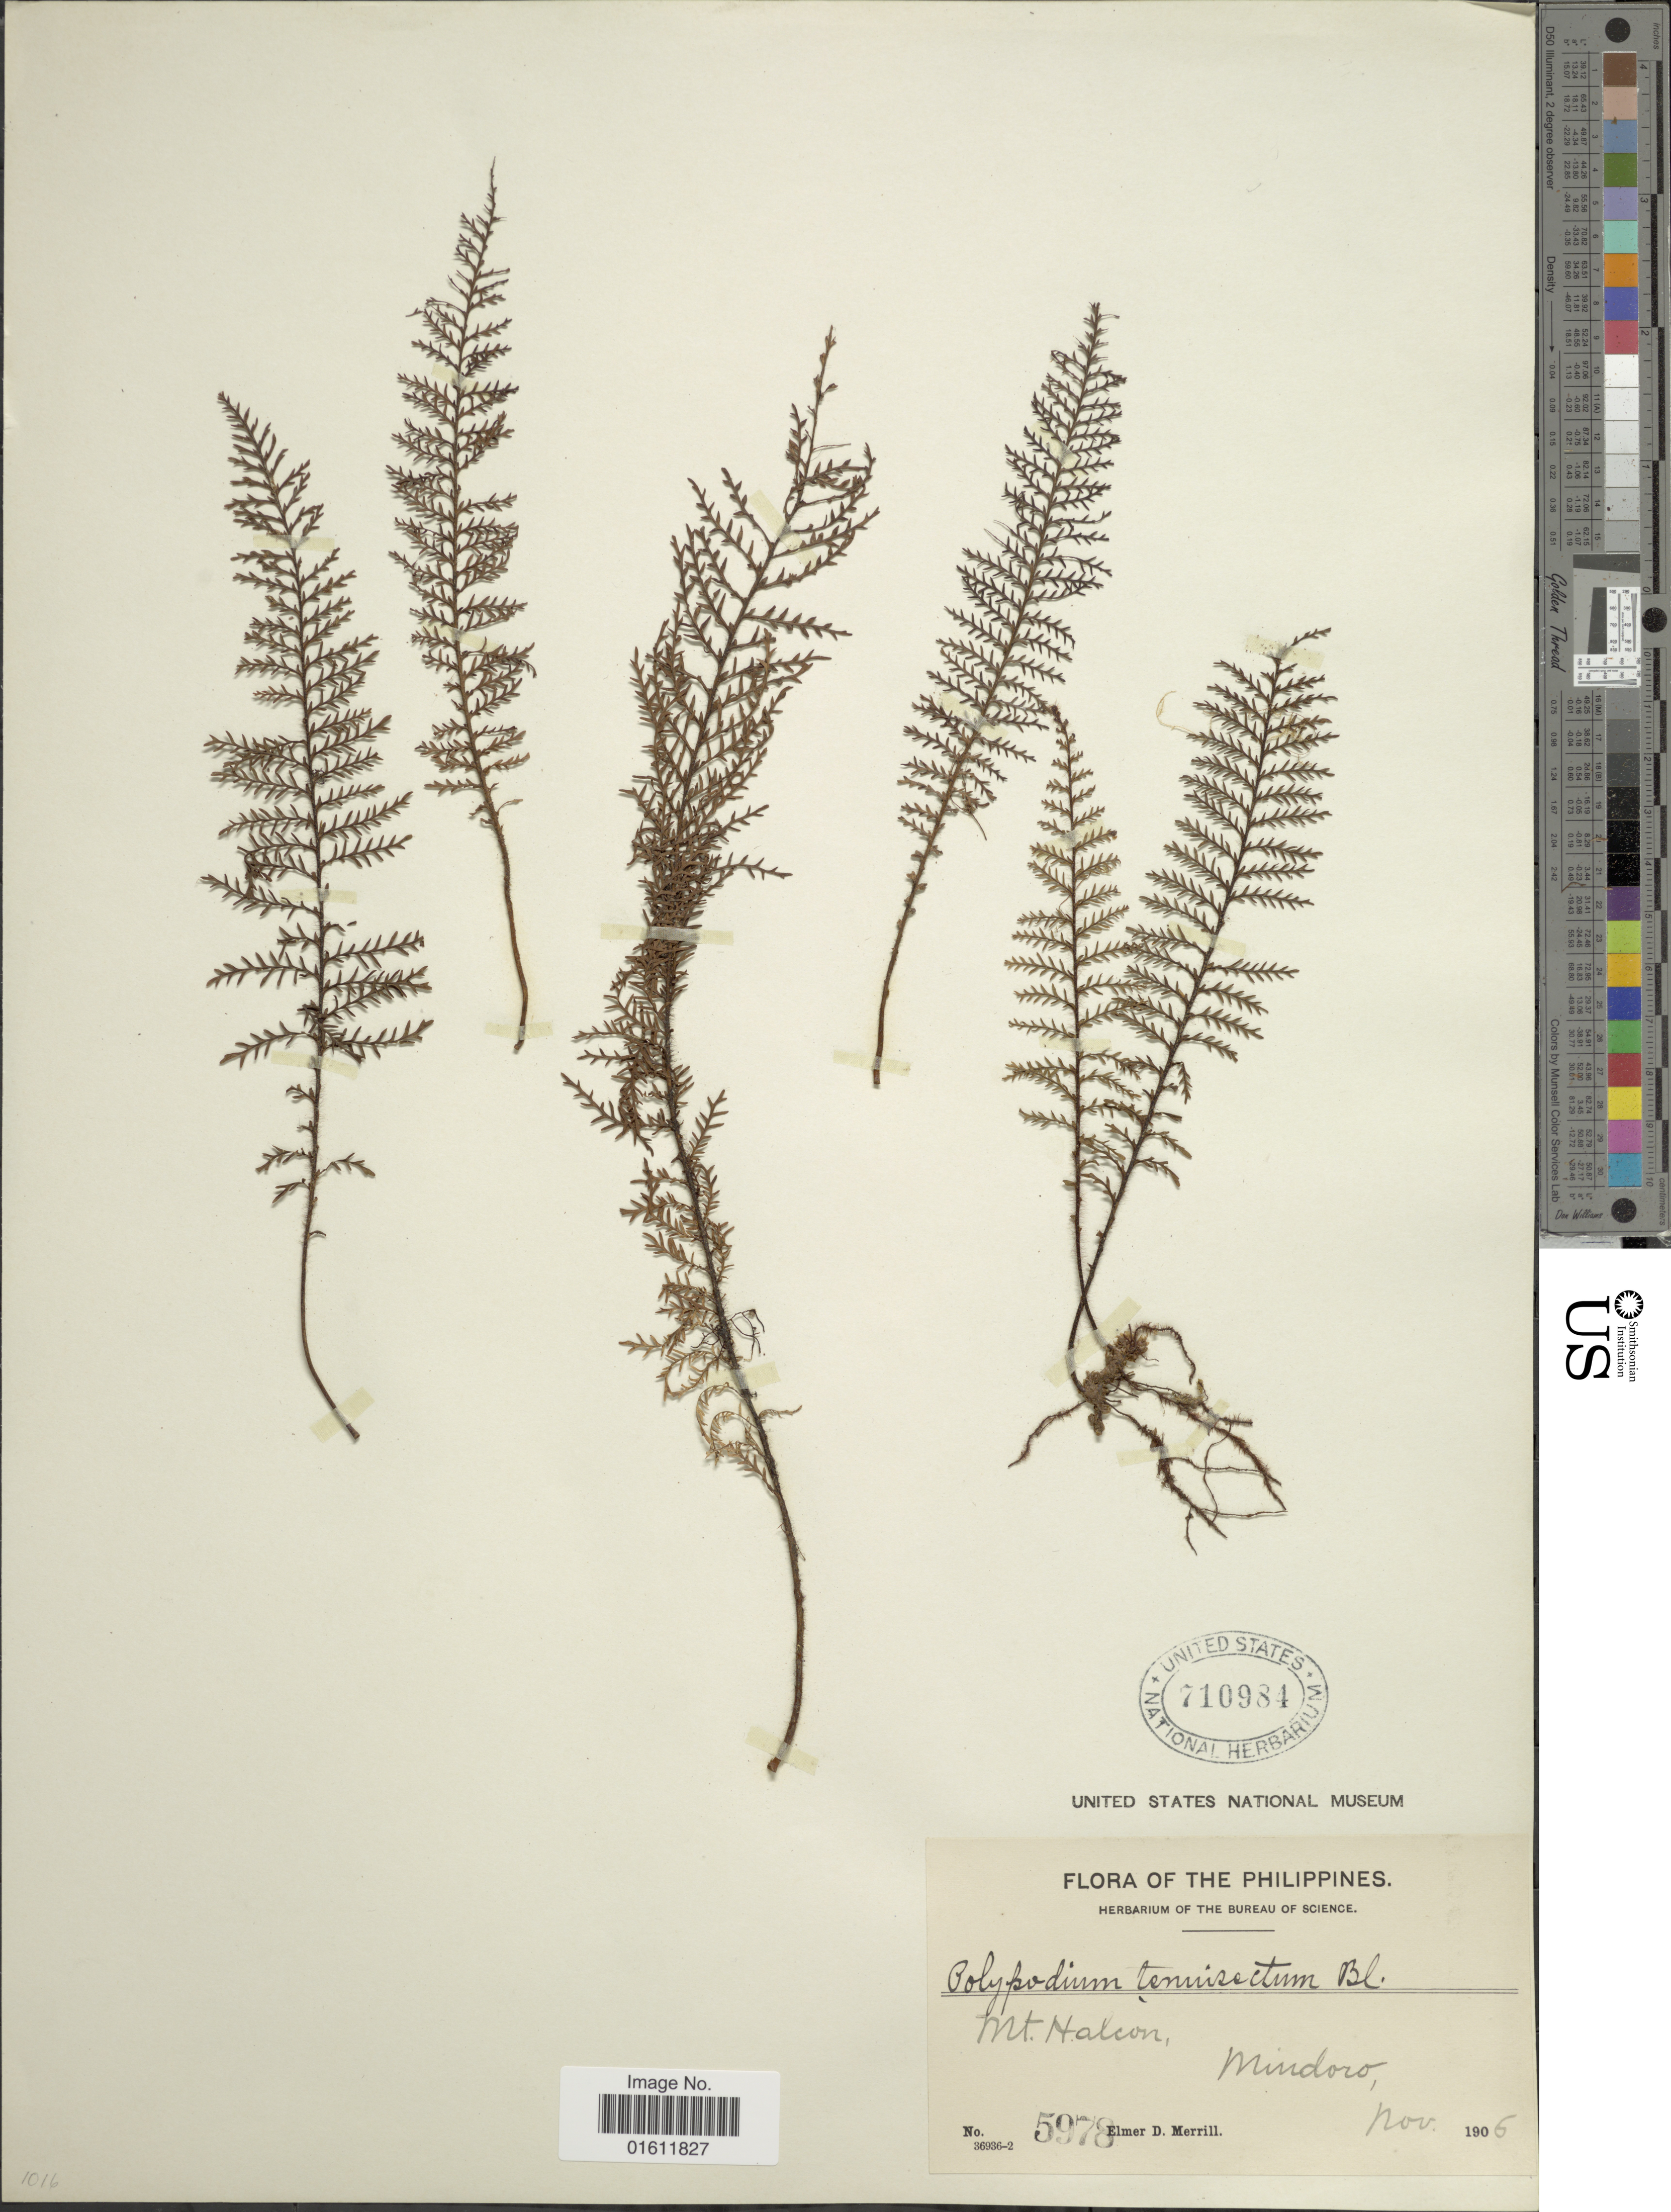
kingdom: Plantae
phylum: Tracheophyta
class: Polypodiopsida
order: Polypodiales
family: Polypodiaceae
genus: Themelium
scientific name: Themelium tenuisectum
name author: (Blume) Parris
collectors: E. D. Merrill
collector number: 5978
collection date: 1906-11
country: Philippines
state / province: Mimaropa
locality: Mindoro, Mt. Halcon.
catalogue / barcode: US 710984